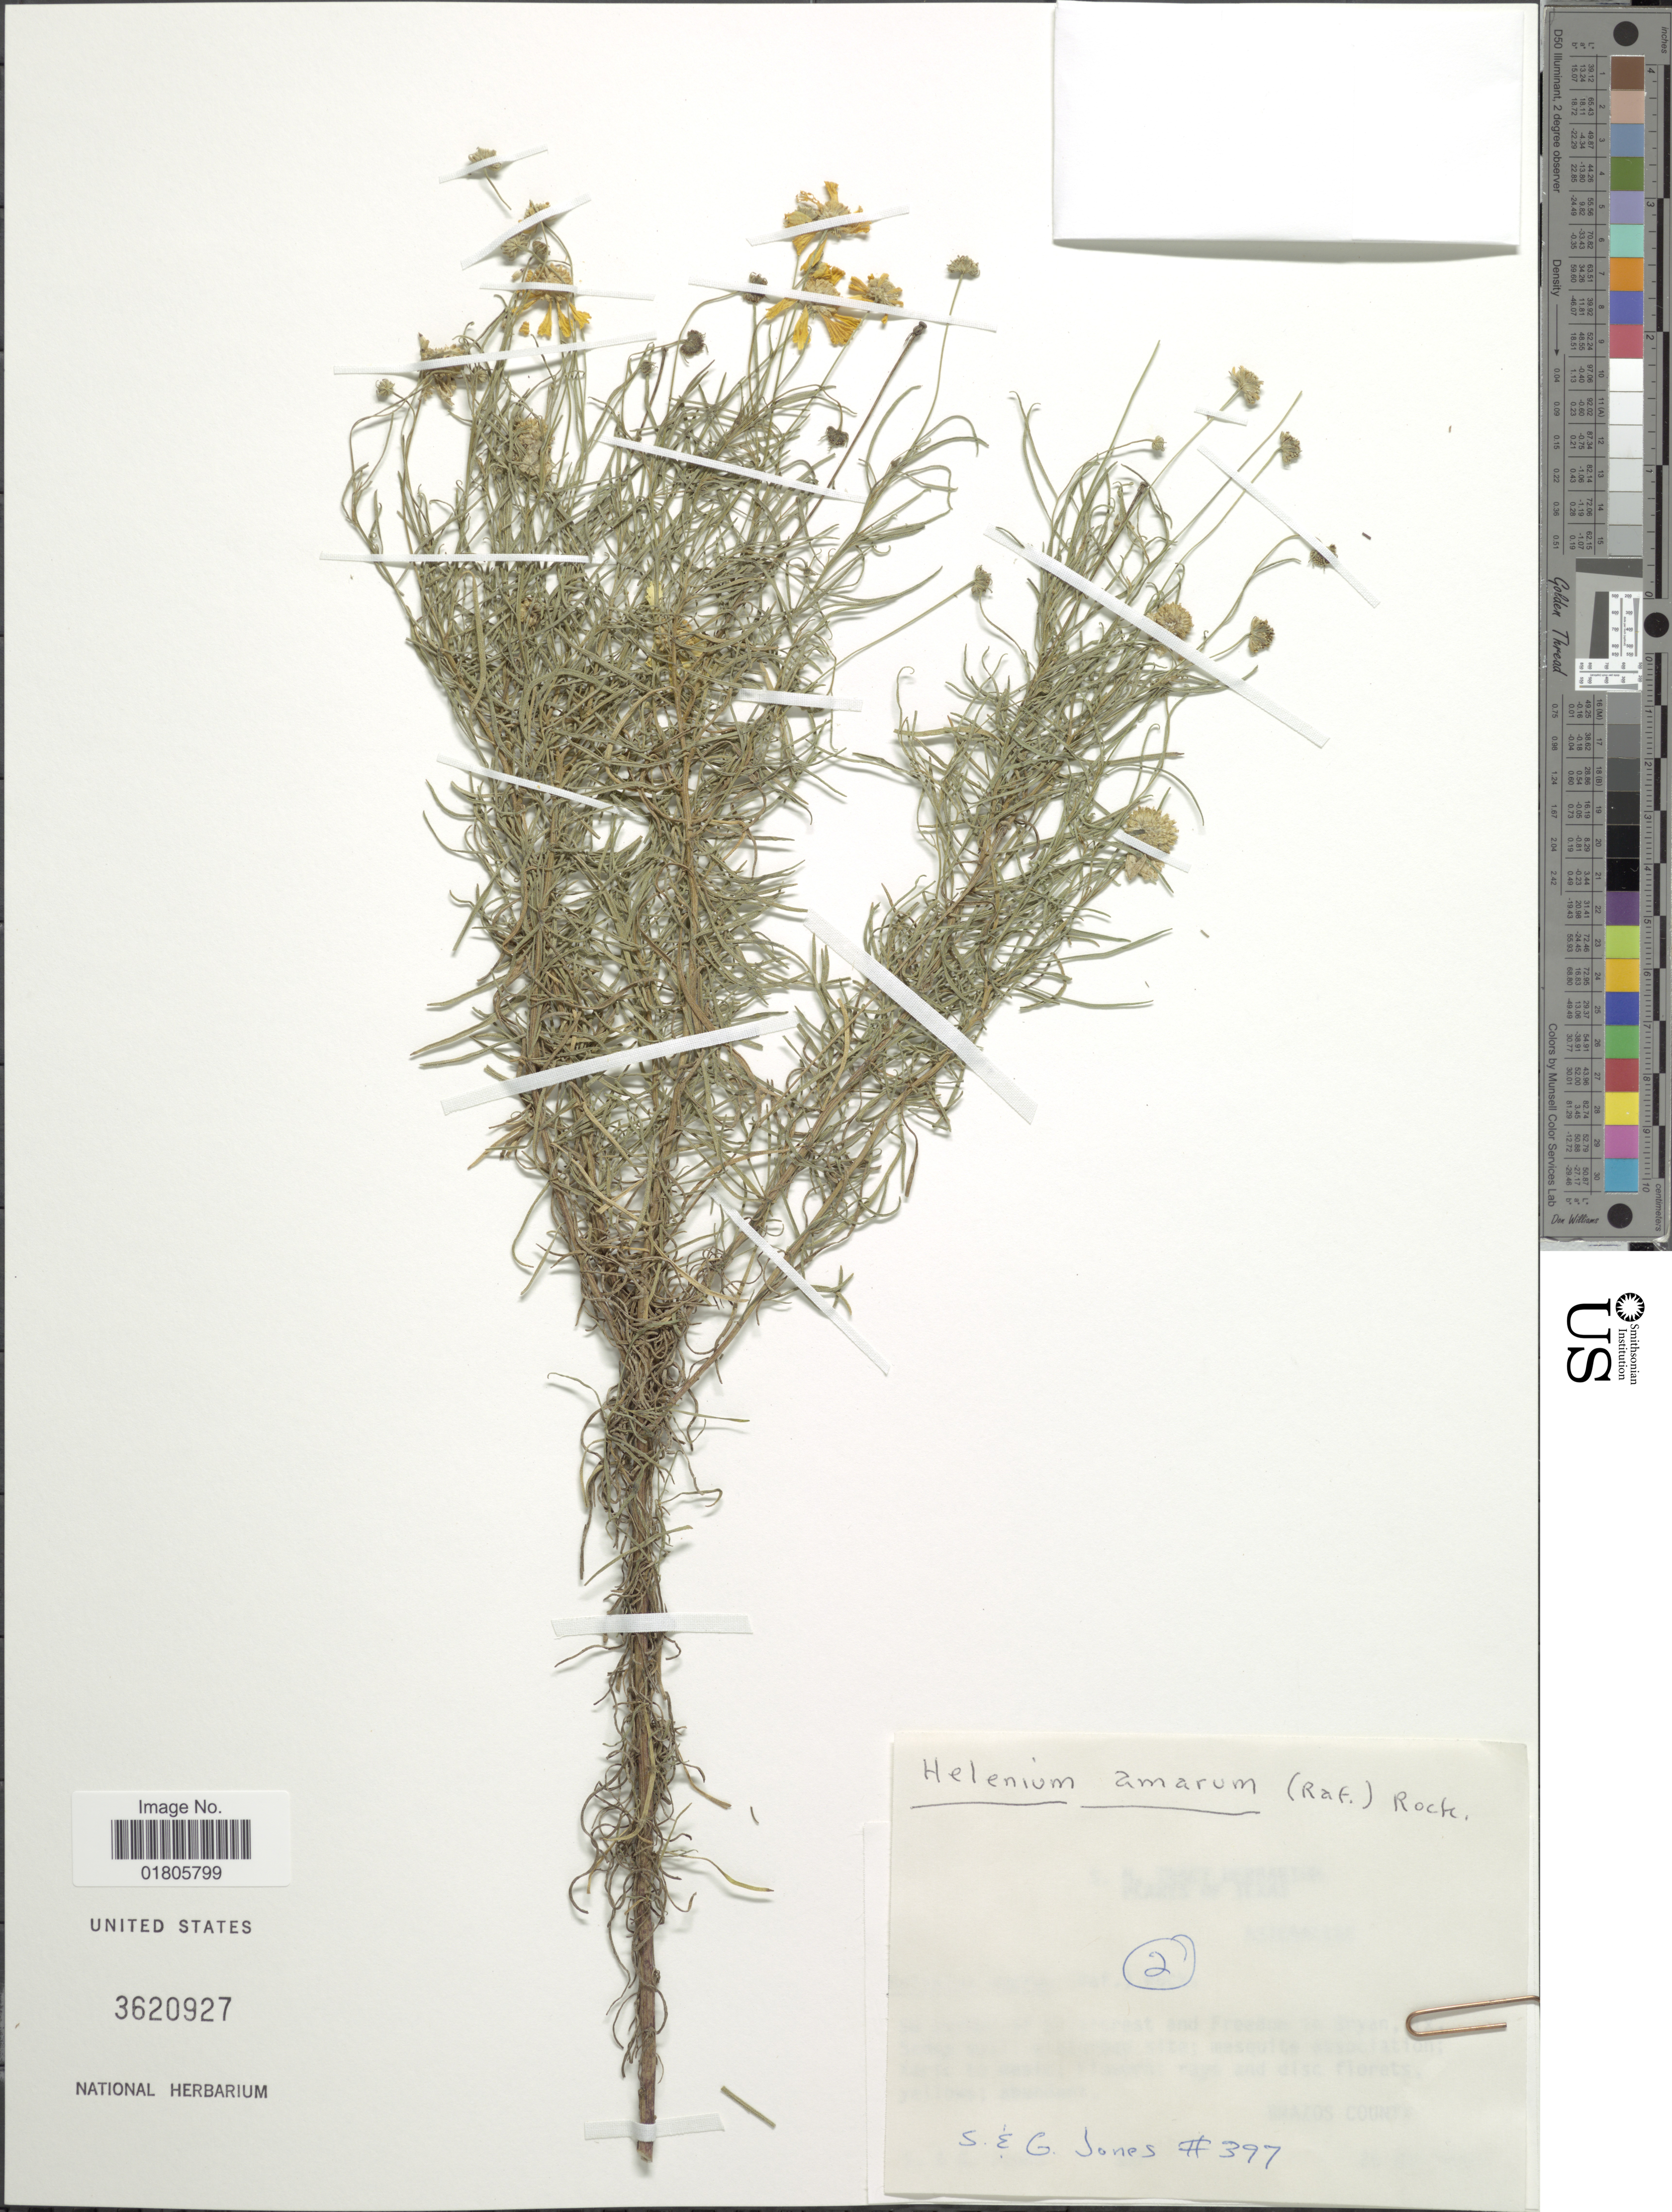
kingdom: Plantae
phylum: Tracheophyta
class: Magnoliopsida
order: Asterales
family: Asteraceae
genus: Helenium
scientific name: Helenium amarum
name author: (Raf.) H. Rock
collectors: S. Jones & G. Jones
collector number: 397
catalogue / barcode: US 3620927